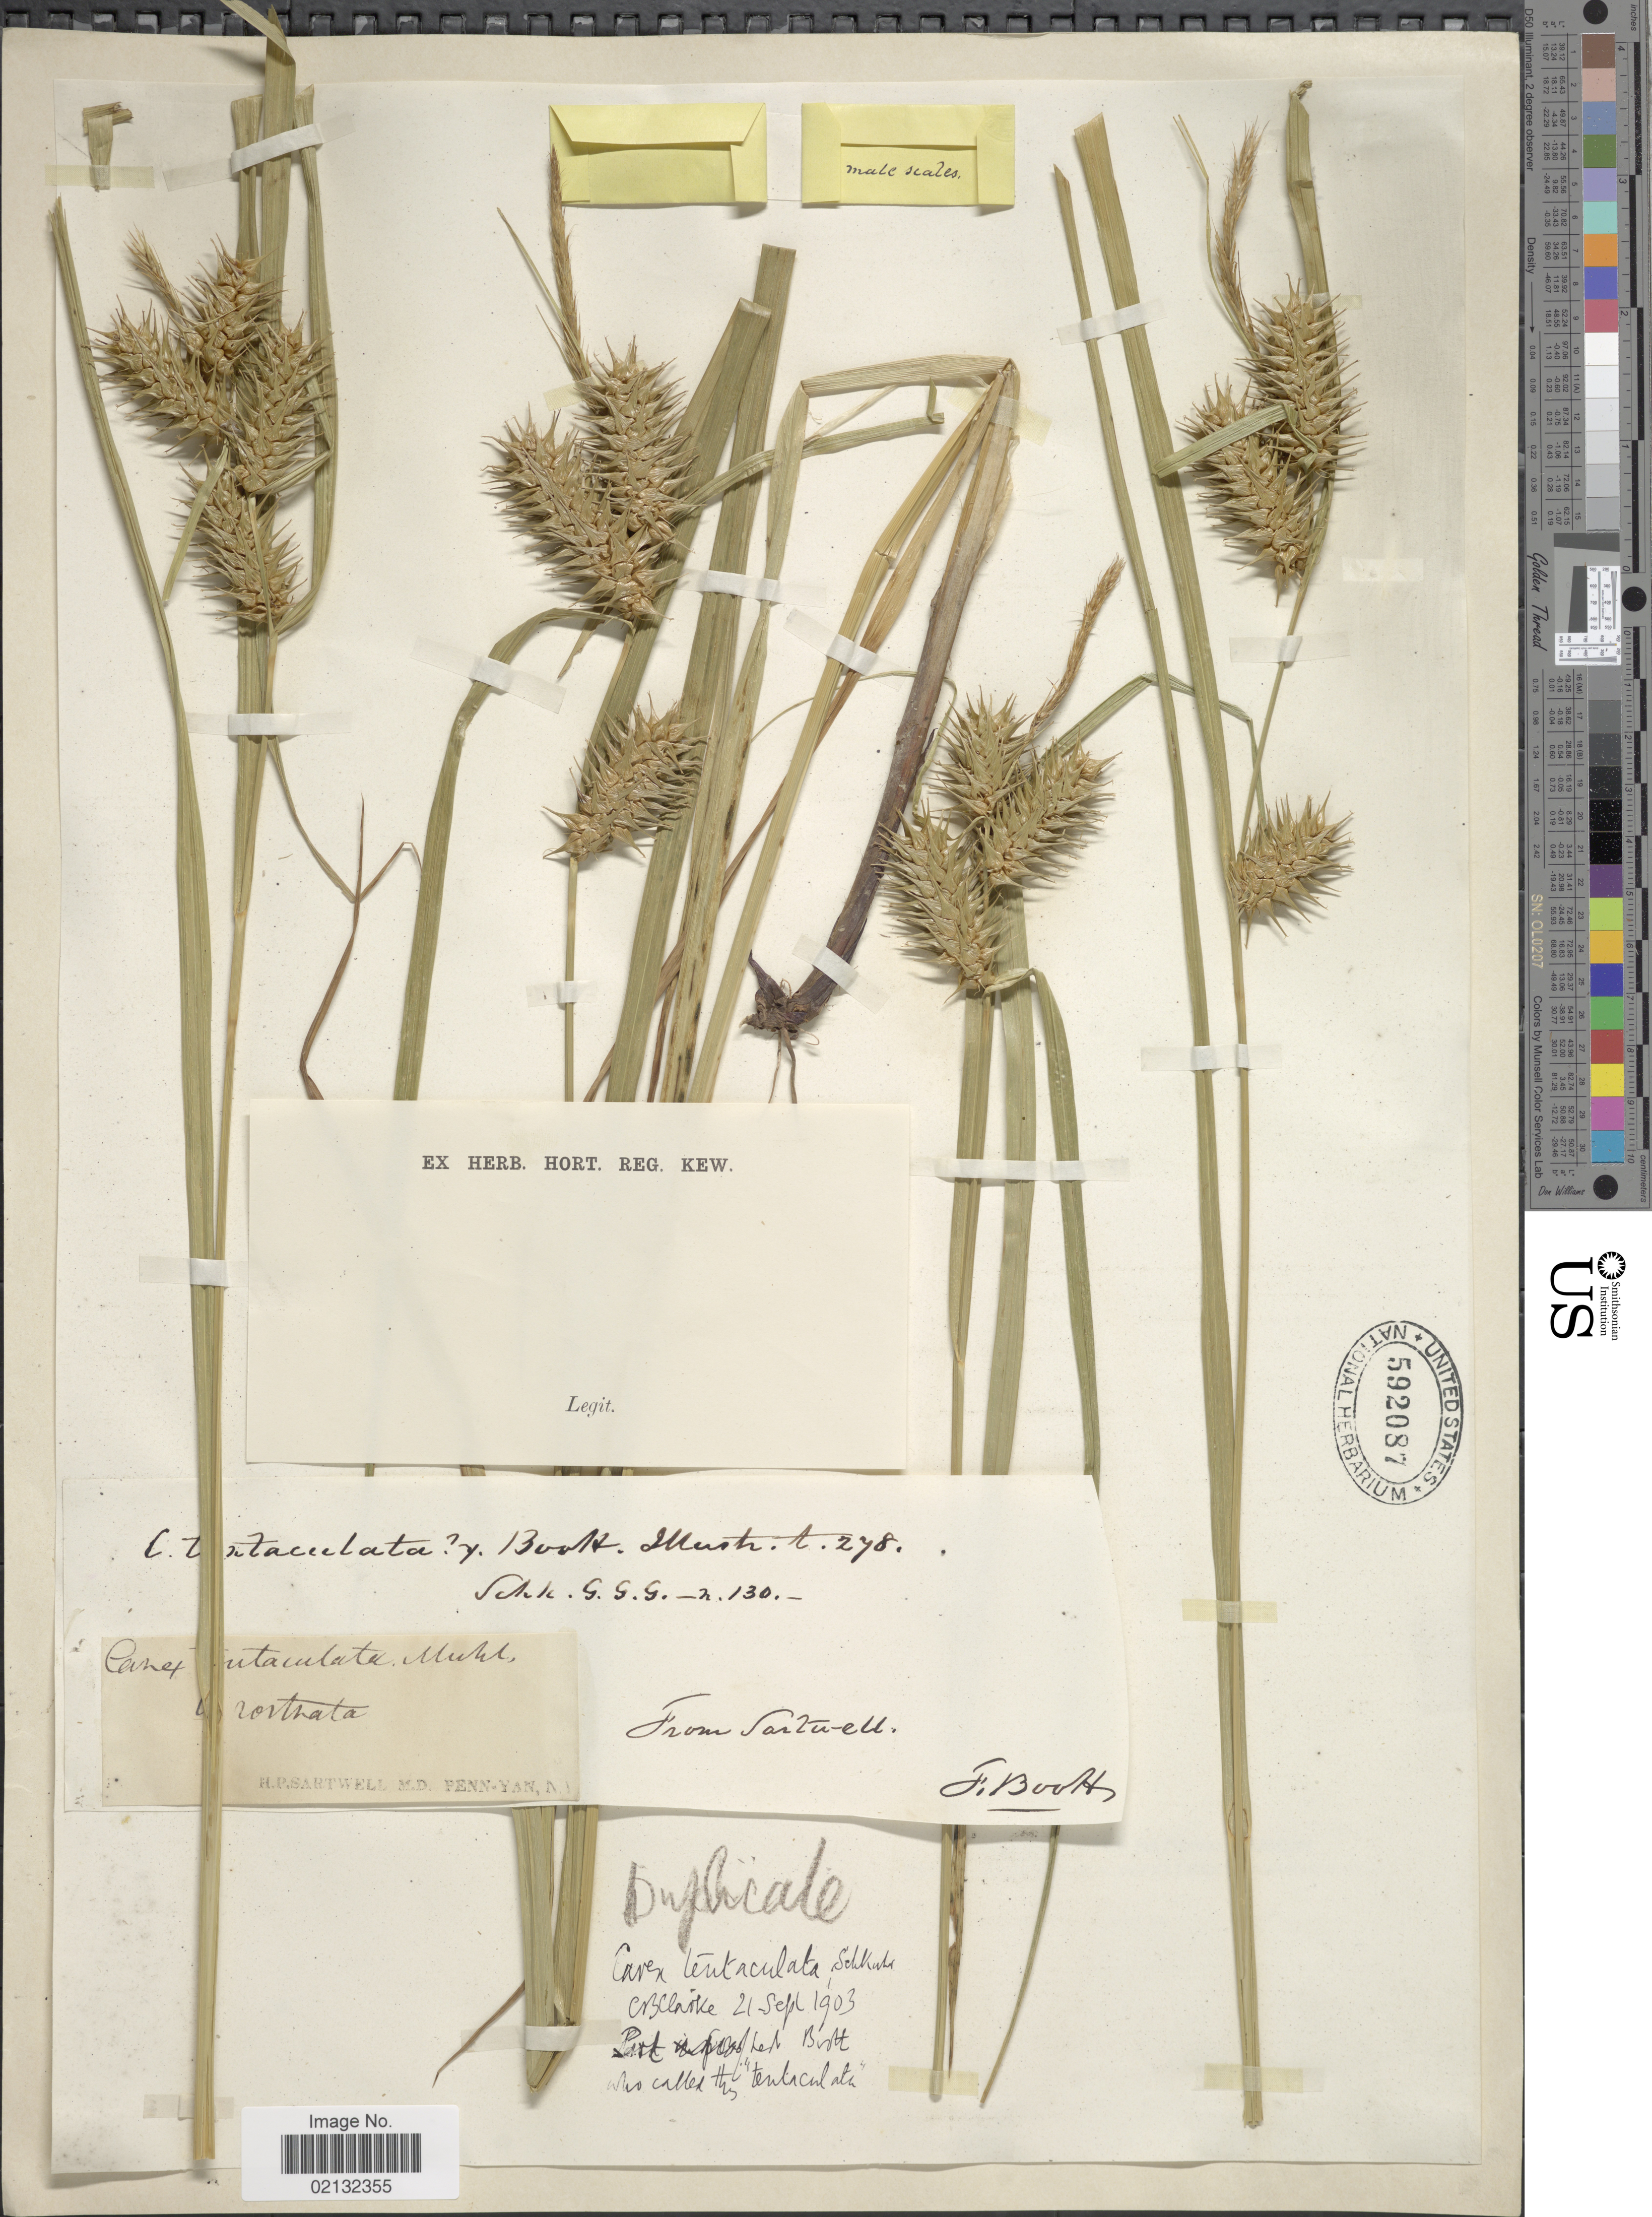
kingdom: Plantae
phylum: Tracheophyta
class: Liliopsida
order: Poales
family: Cyperaceae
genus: Carex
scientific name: Carex rostrata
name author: Stokes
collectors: H. P. Sartwell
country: United States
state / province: New York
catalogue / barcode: US 592087